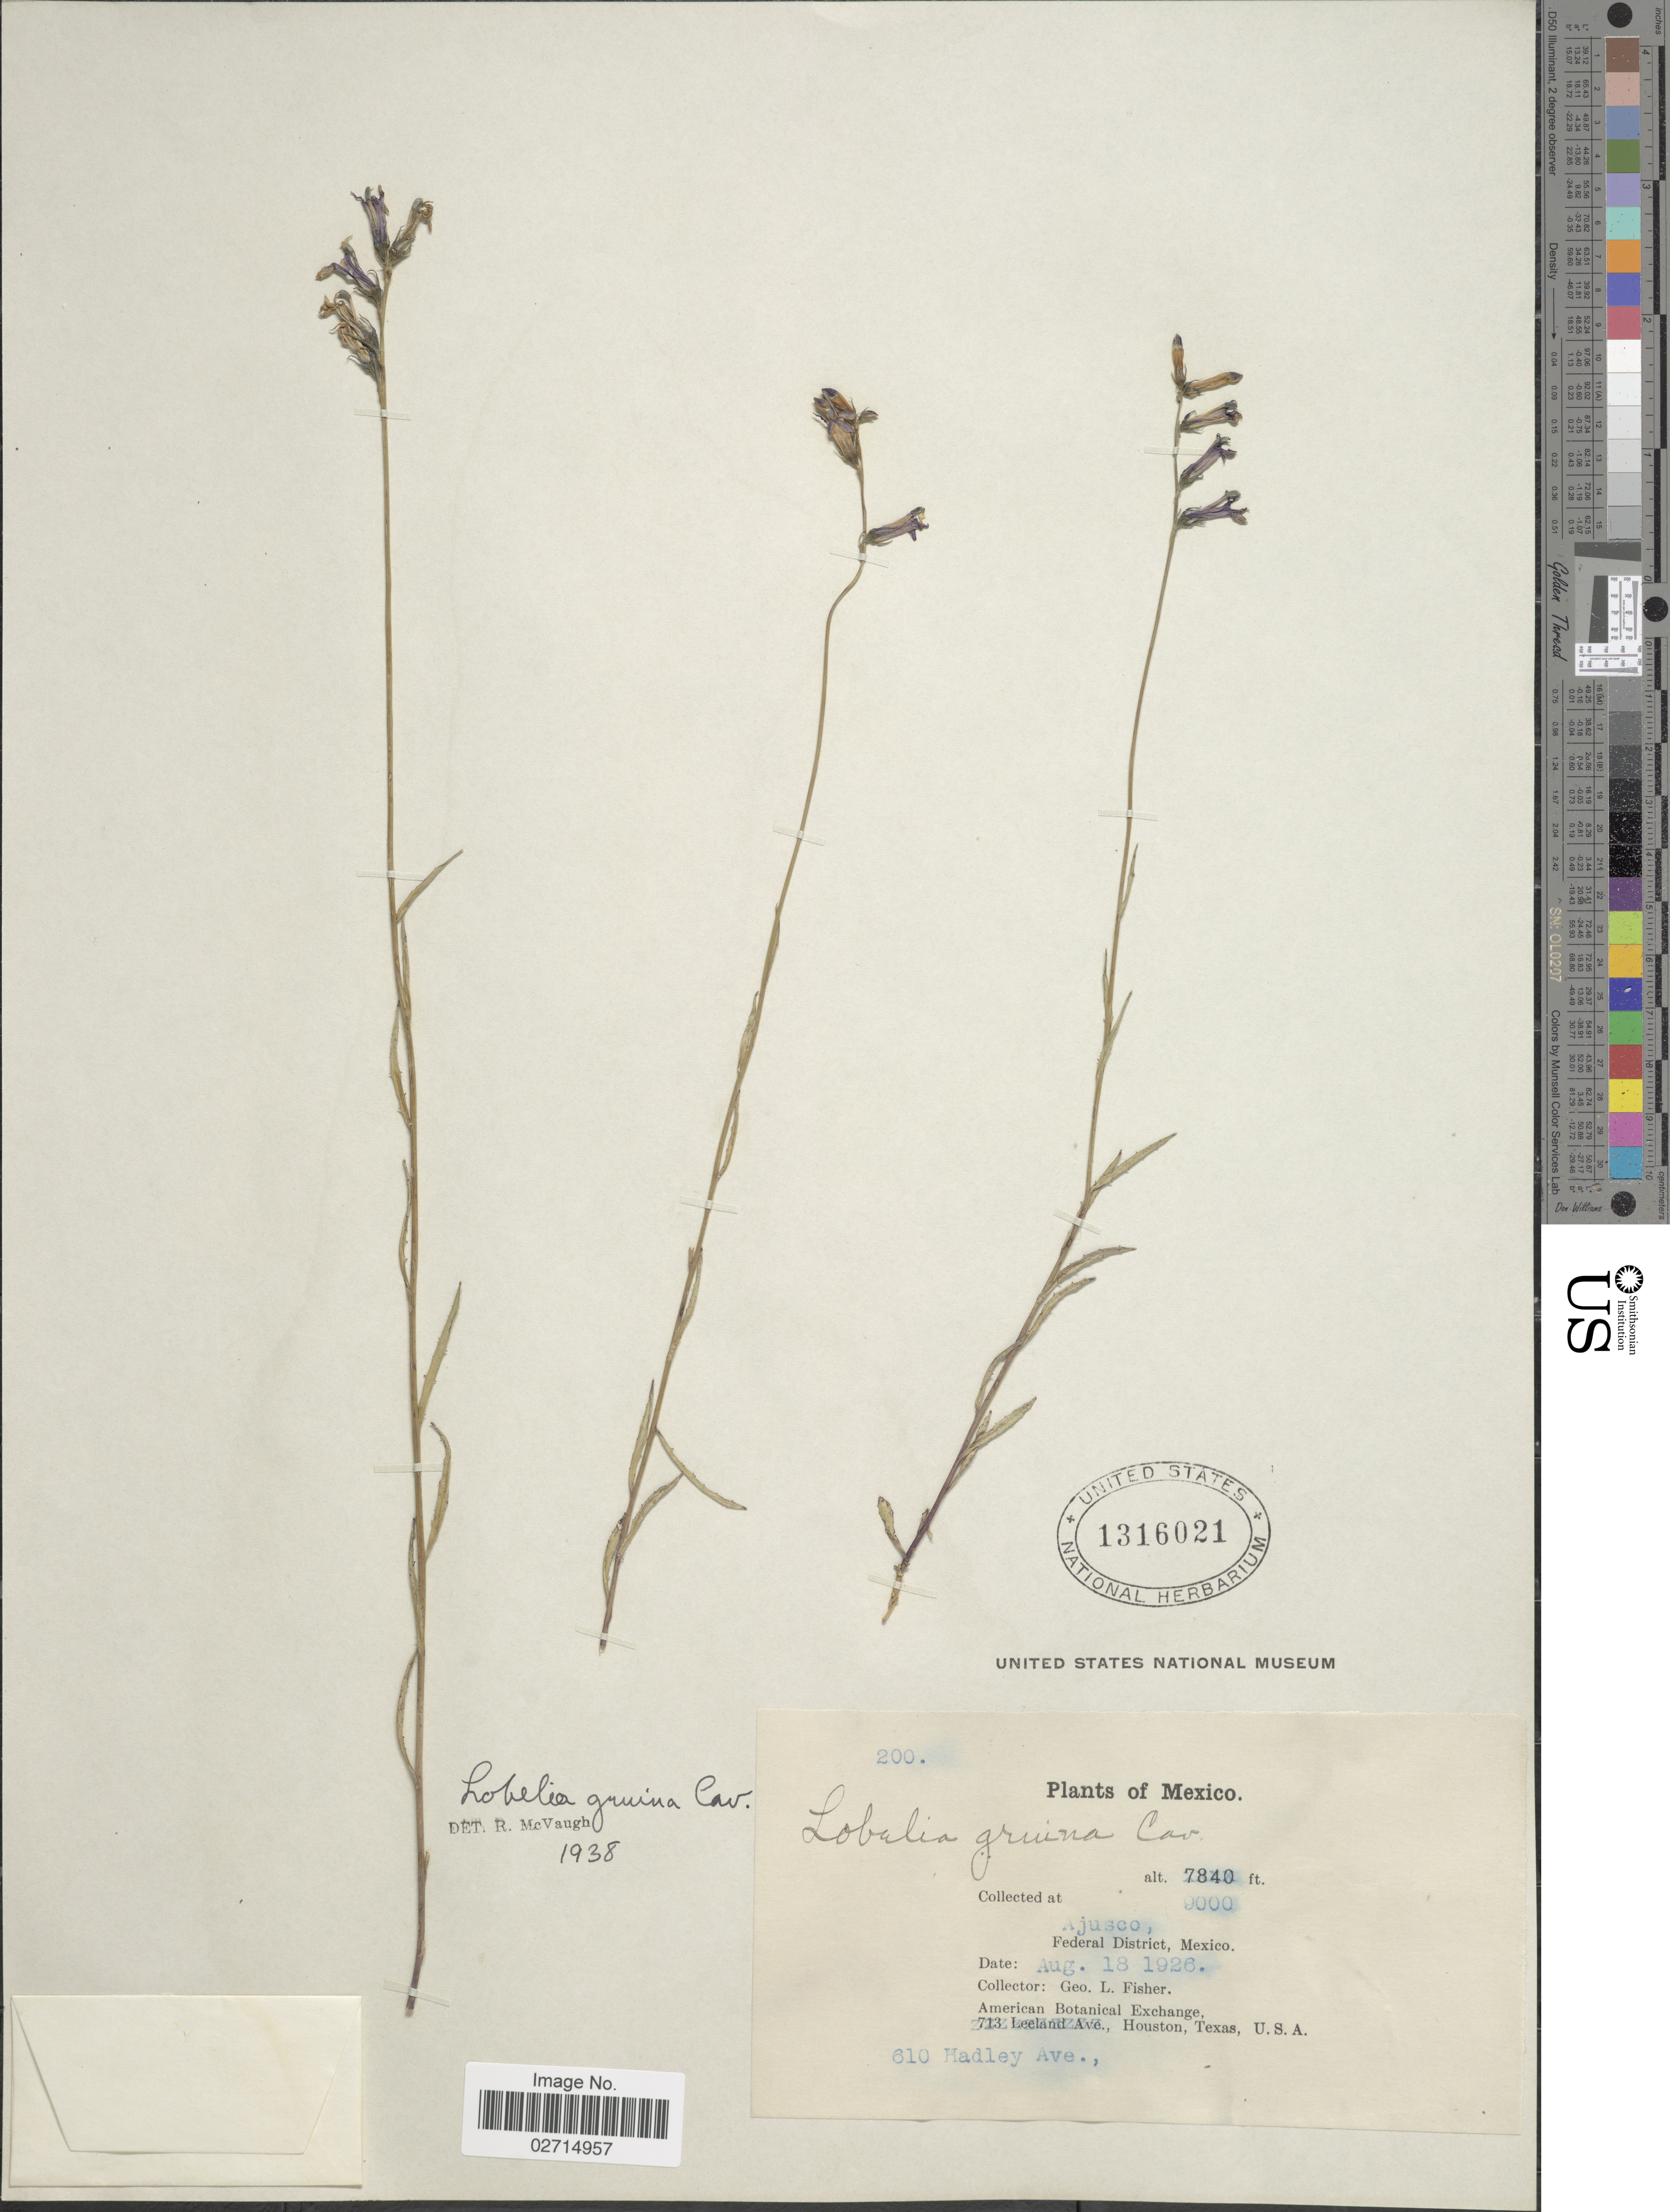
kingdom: Plantae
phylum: Tracheophyta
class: Magnoliopsida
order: Asterales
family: Campanulaceae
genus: Lobelia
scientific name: Lobelia gruina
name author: Cav.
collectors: G. L. Fisher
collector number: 200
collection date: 1926-08-18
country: Mexico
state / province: Distrito Federal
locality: Ajusco, Federal District, Mexico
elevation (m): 2743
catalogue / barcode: US 1316021